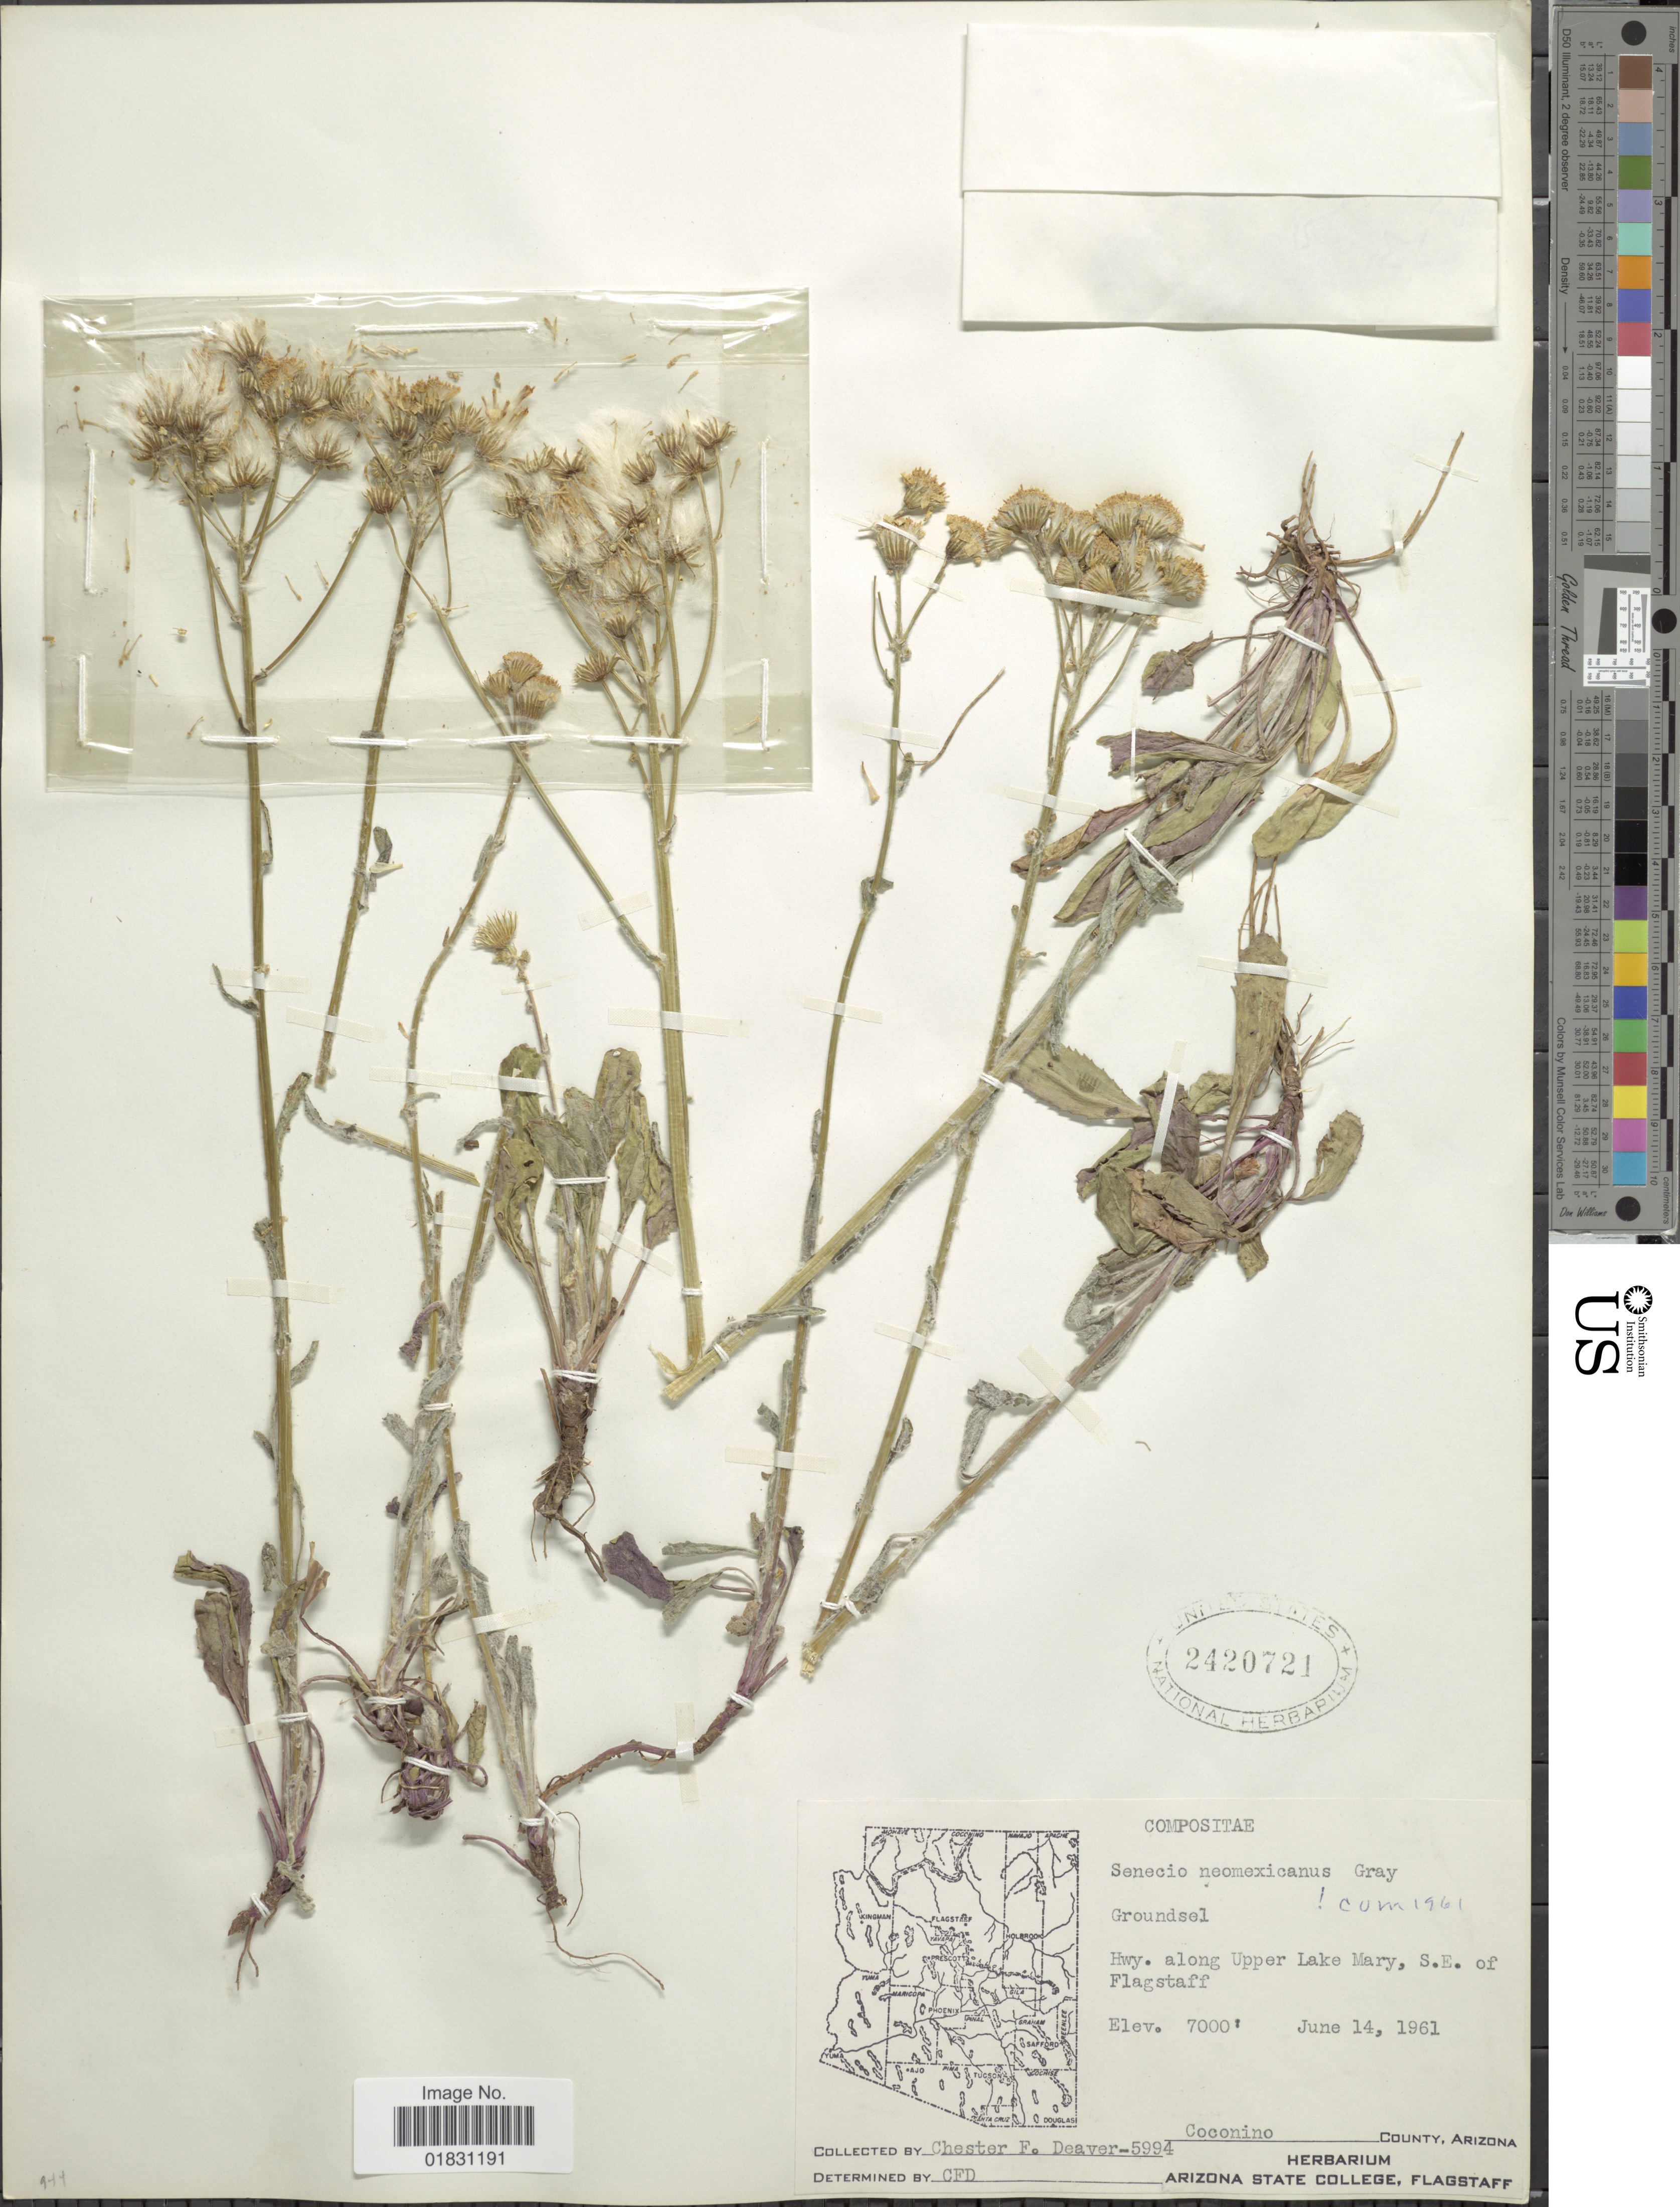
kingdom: Plantae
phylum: Tracheophyta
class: Magnoliopsida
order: Asterales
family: Asteraceae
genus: Packera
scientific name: Packera neomexicana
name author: (A. Gray) W.A. Weber & Á. Löve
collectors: C. Deaver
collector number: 5994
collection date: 1961-06-14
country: United States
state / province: Arizona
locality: Hwy. along Upper Lake Mary, S. E. of Flagstaff, Coconino County, Arizona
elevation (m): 2134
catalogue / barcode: US 2420721